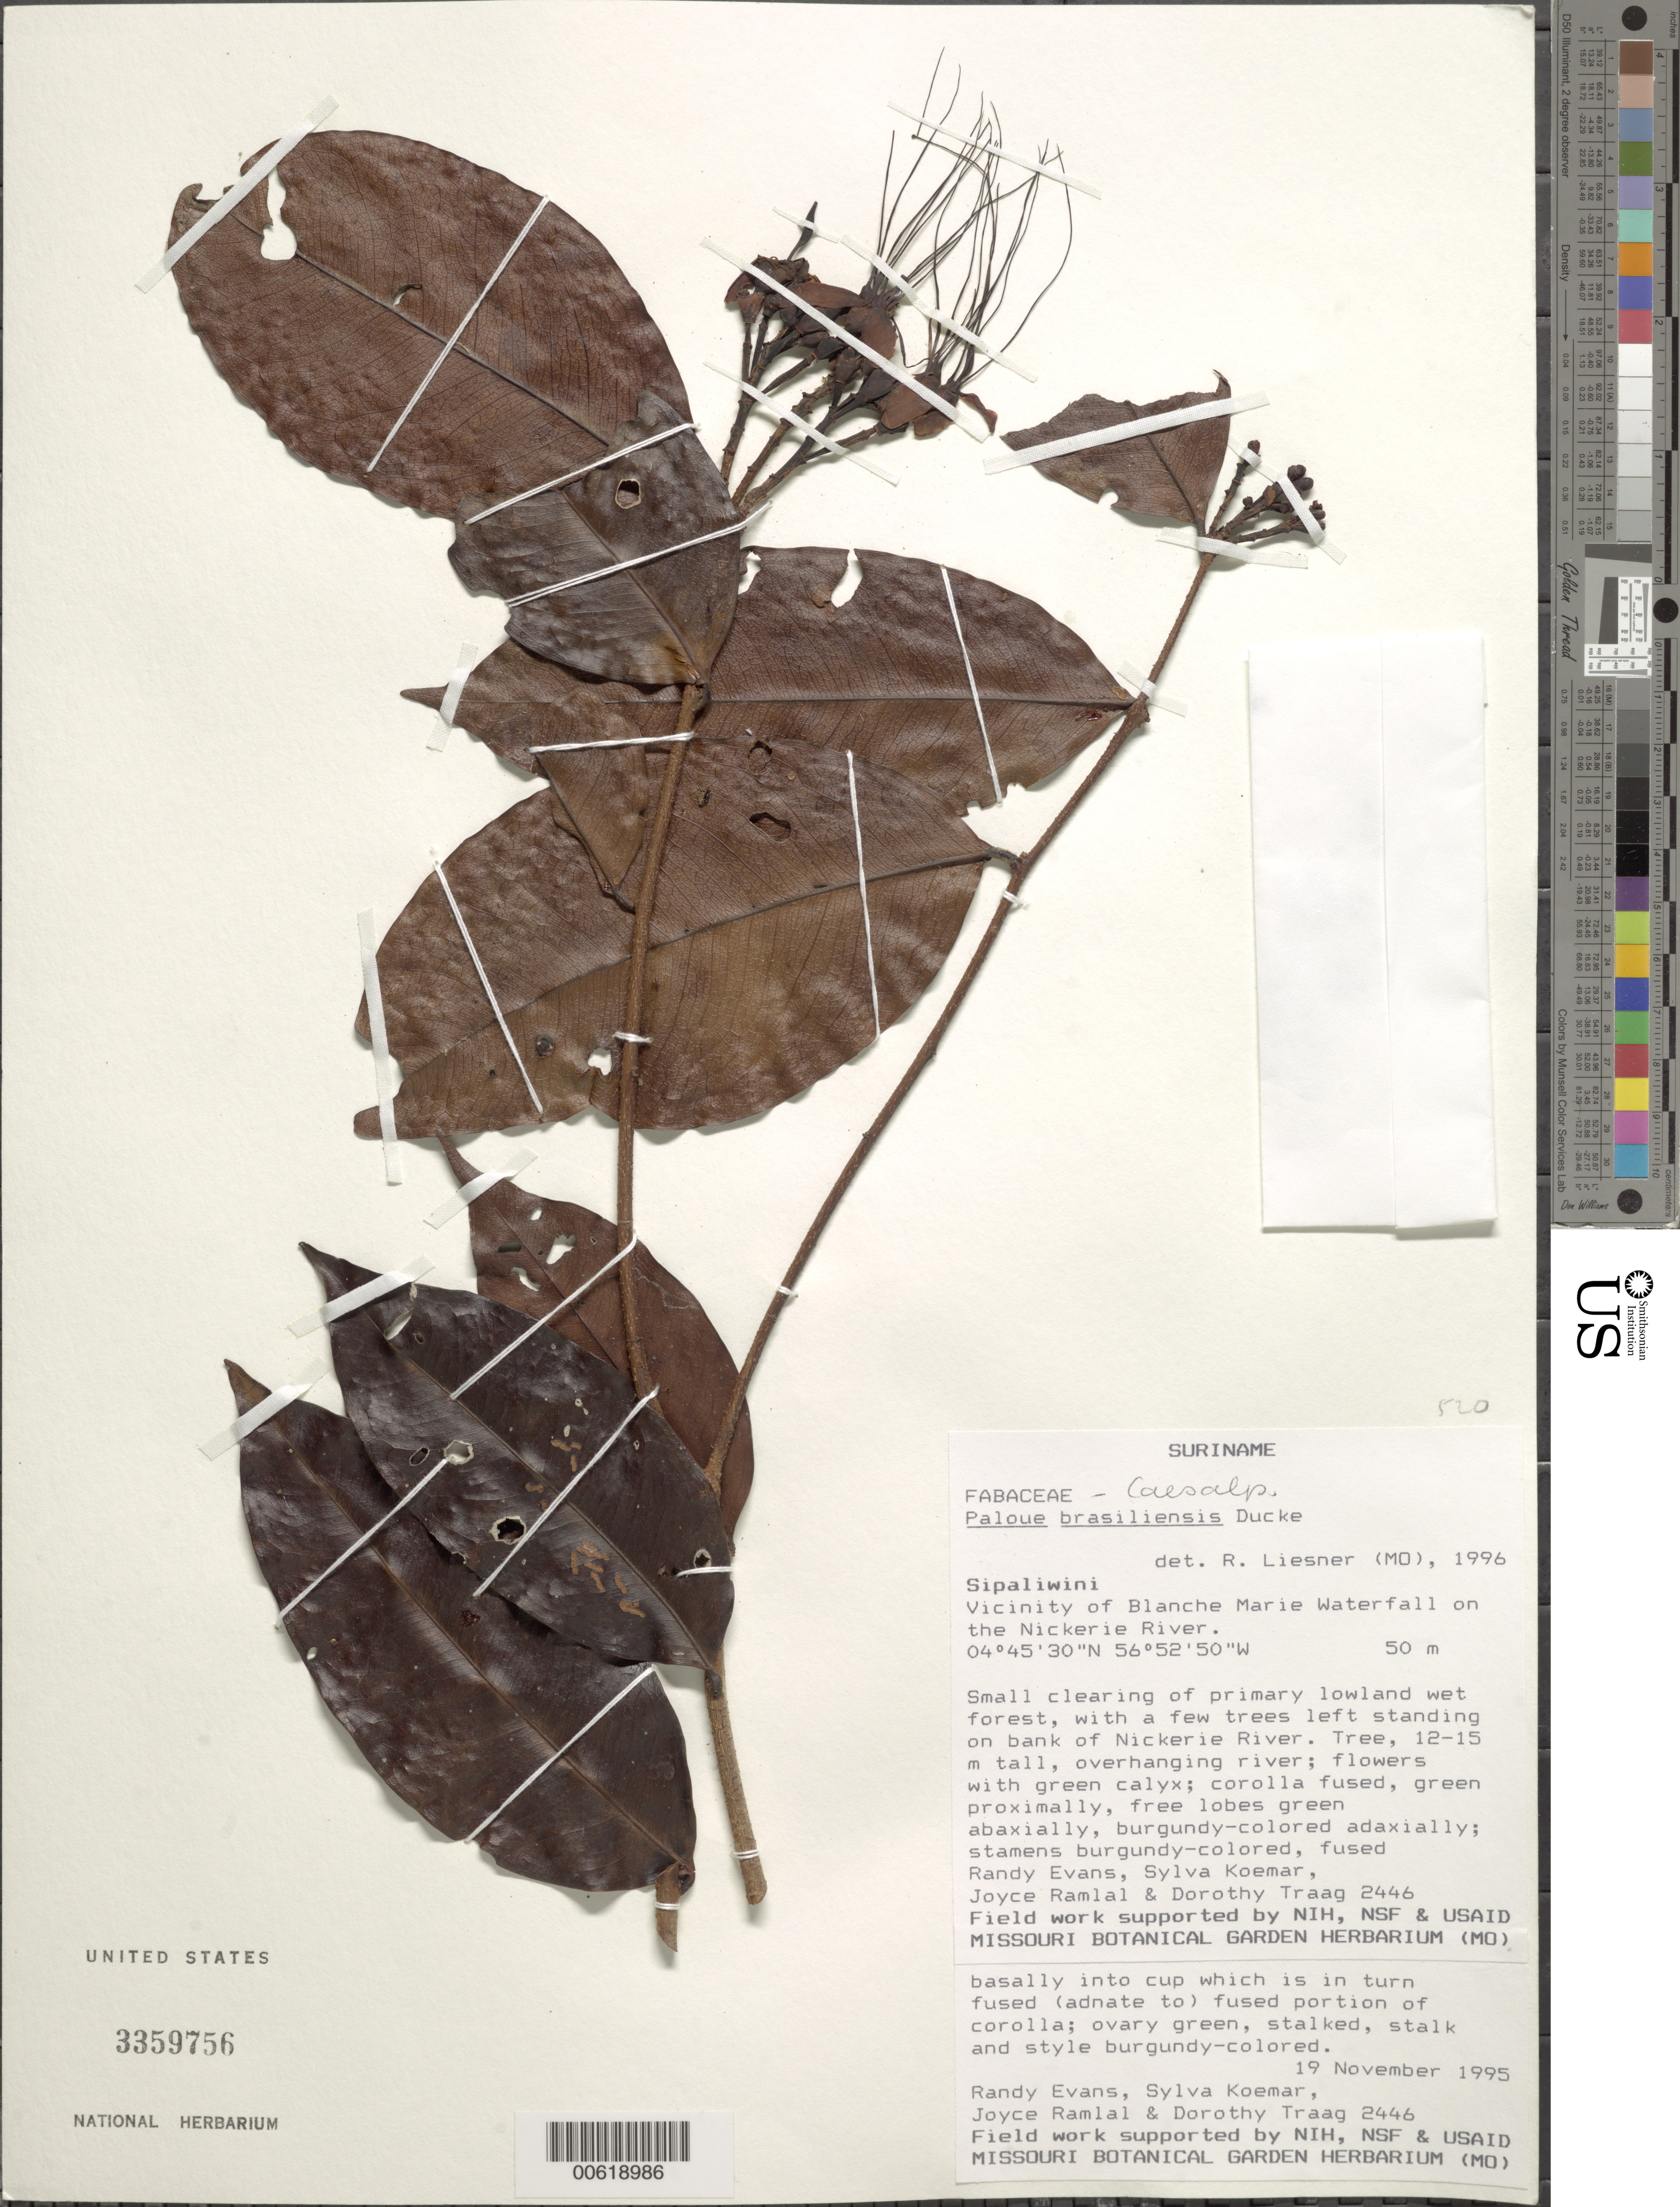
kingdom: Plantae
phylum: Tracheophyta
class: Magnoliopsida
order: Fabales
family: Fabaceae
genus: Paloue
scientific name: Paloue brasiliensis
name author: Ducke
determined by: Liesner, R. L.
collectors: R. Evans, S. Koemar, J. Ramlal & D. Traag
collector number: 2446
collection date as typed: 19-Nov-95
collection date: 1995-11-19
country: Suriname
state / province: Sipaliwini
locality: Blanche Marie Waterfall, vic., on Nickerie R.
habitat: small clearing of pirmary lowland wet forest, with a few trees left standing on bank of river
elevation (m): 50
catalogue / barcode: US 3359756